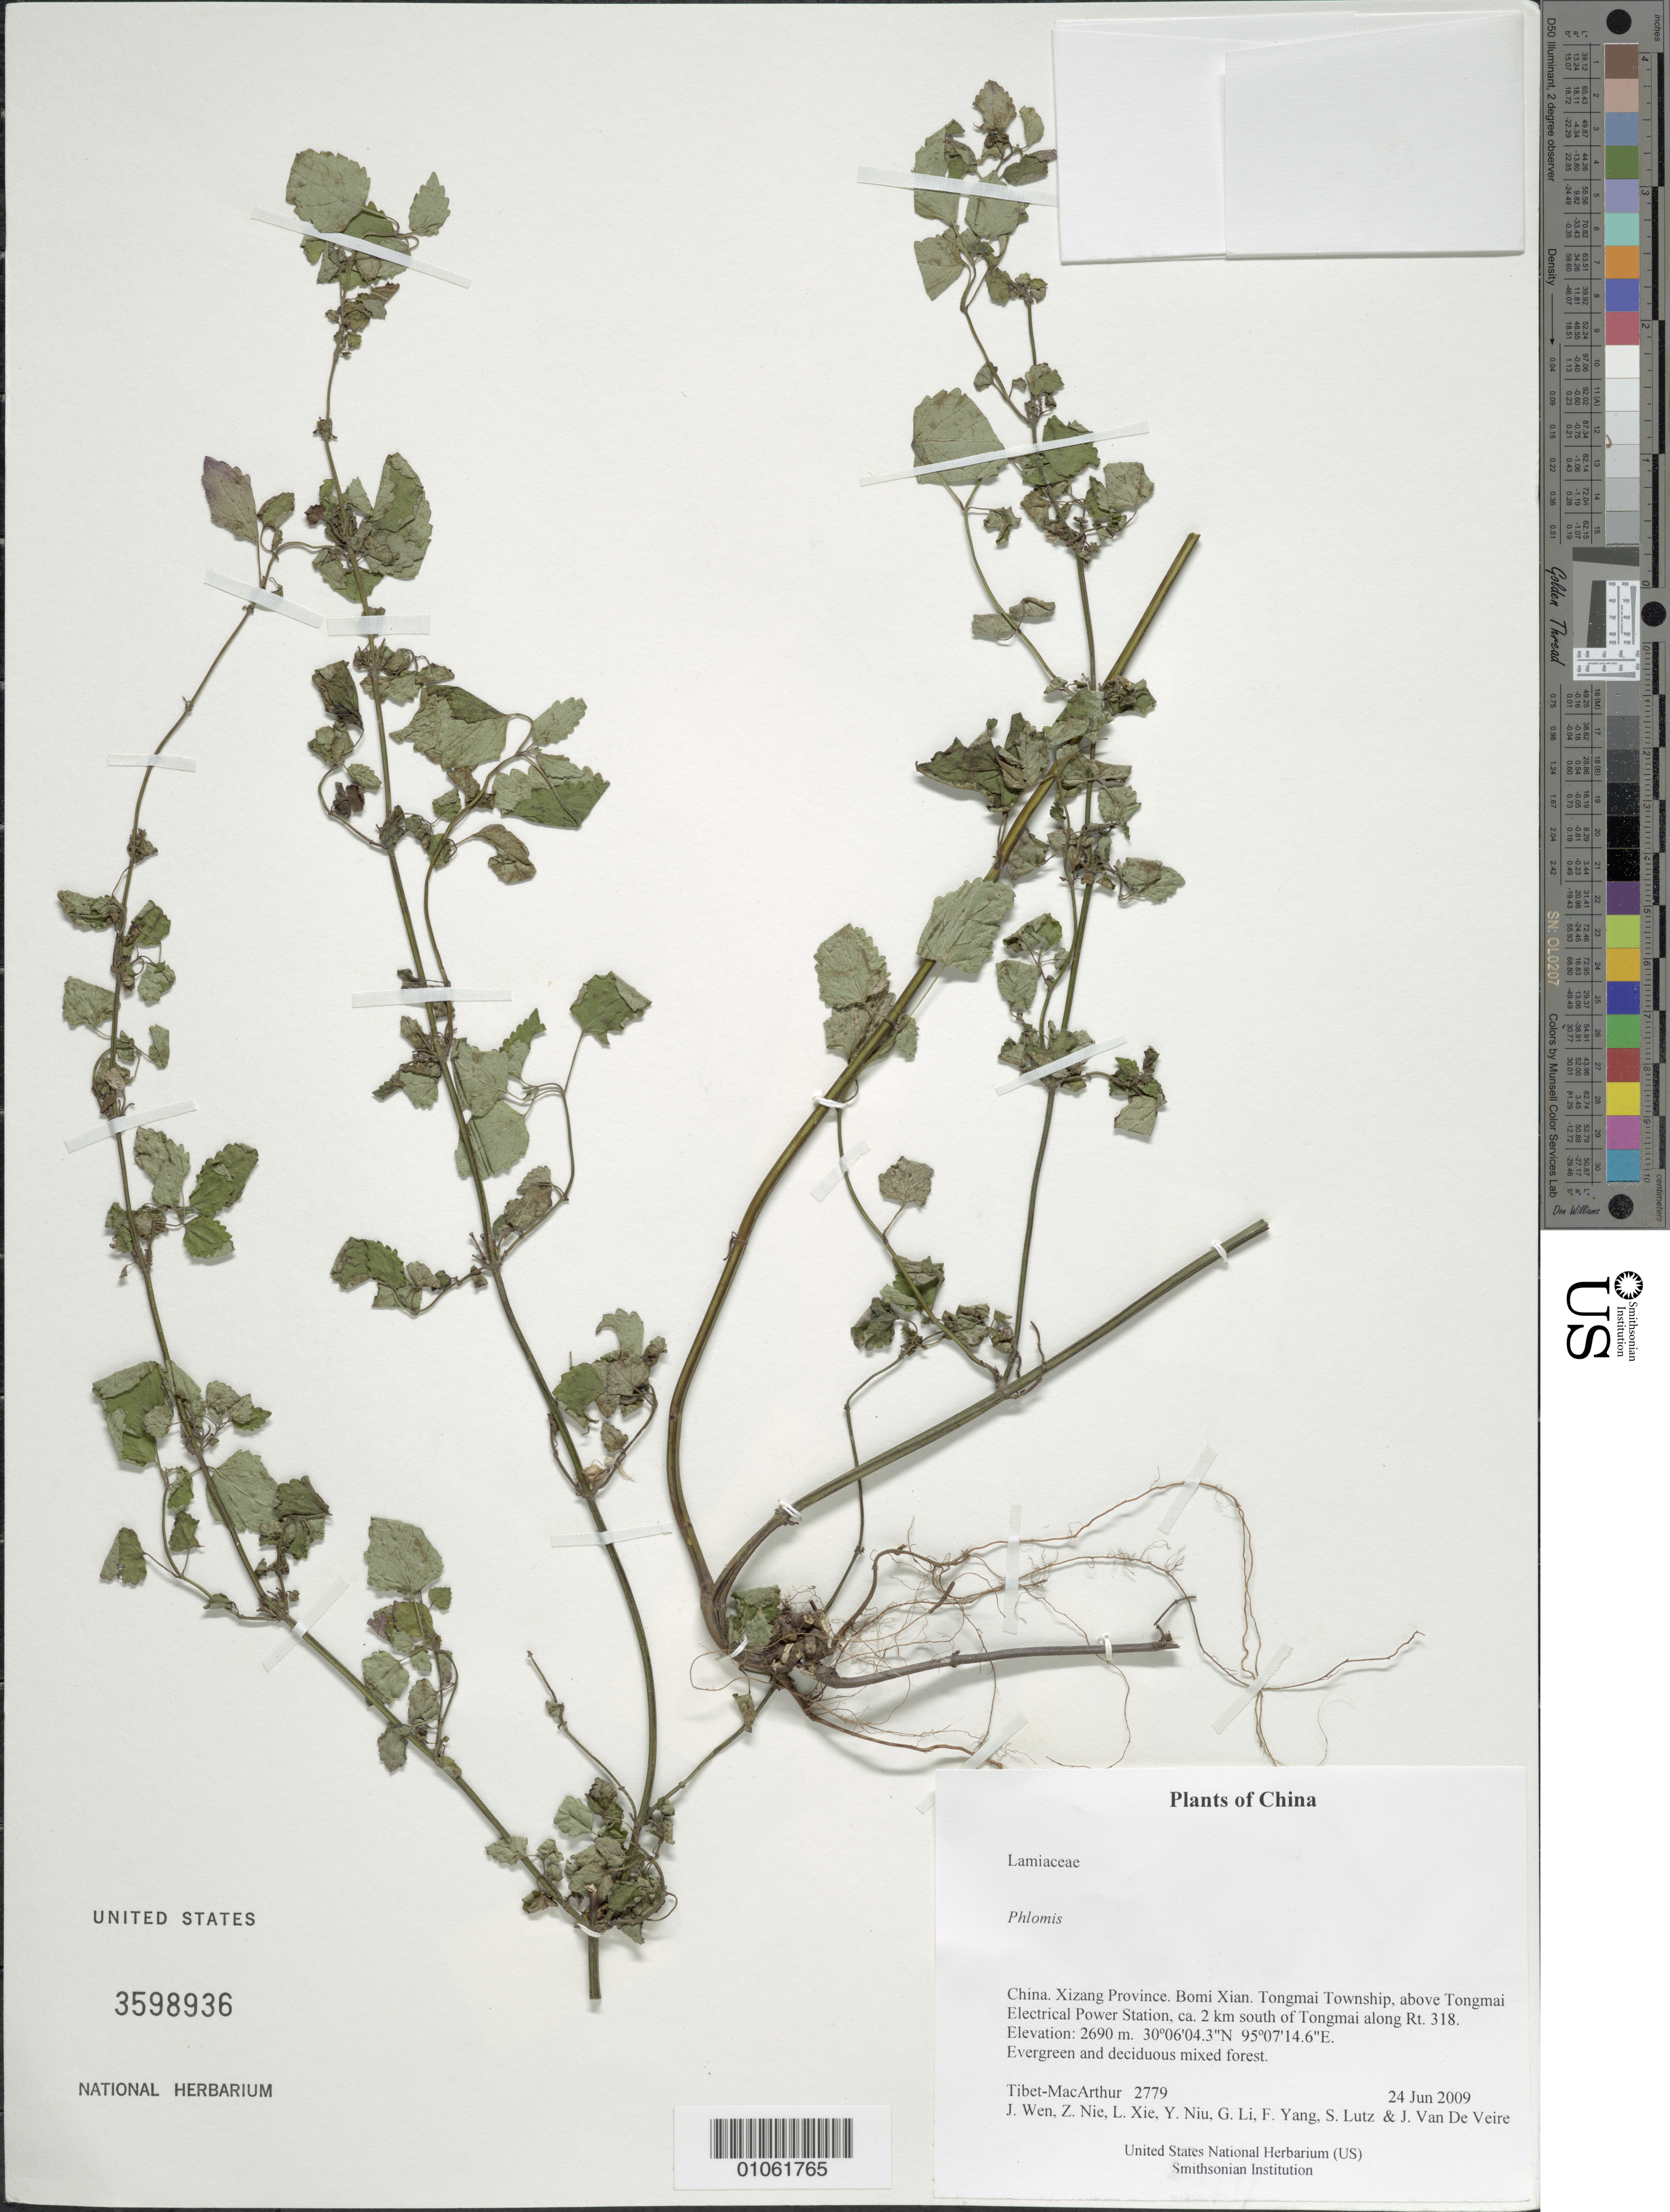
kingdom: Plantae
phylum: Tracheophyta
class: Magnoliopsida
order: Lamiales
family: Lamiaceae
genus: Phlomis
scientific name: Phlomis sp.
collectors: Tibet-MacArthur, J. Wen, Z. Nie, L. Xie, Y. Niu, G. Li, F. Yang, S. Lutz & J. Van De Veire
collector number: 2779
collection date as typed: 24 Jun 2009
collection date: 2009-06-24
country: China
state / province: Xizang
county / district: Bomi Xian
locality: Tongmai Township, above Tongmai Electrical Power Station, ca. 2 km south of Tongmai along Rt. 318.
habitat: Evergreen and deciduous mixed forest.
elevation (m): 2690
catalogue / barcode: US 3598936